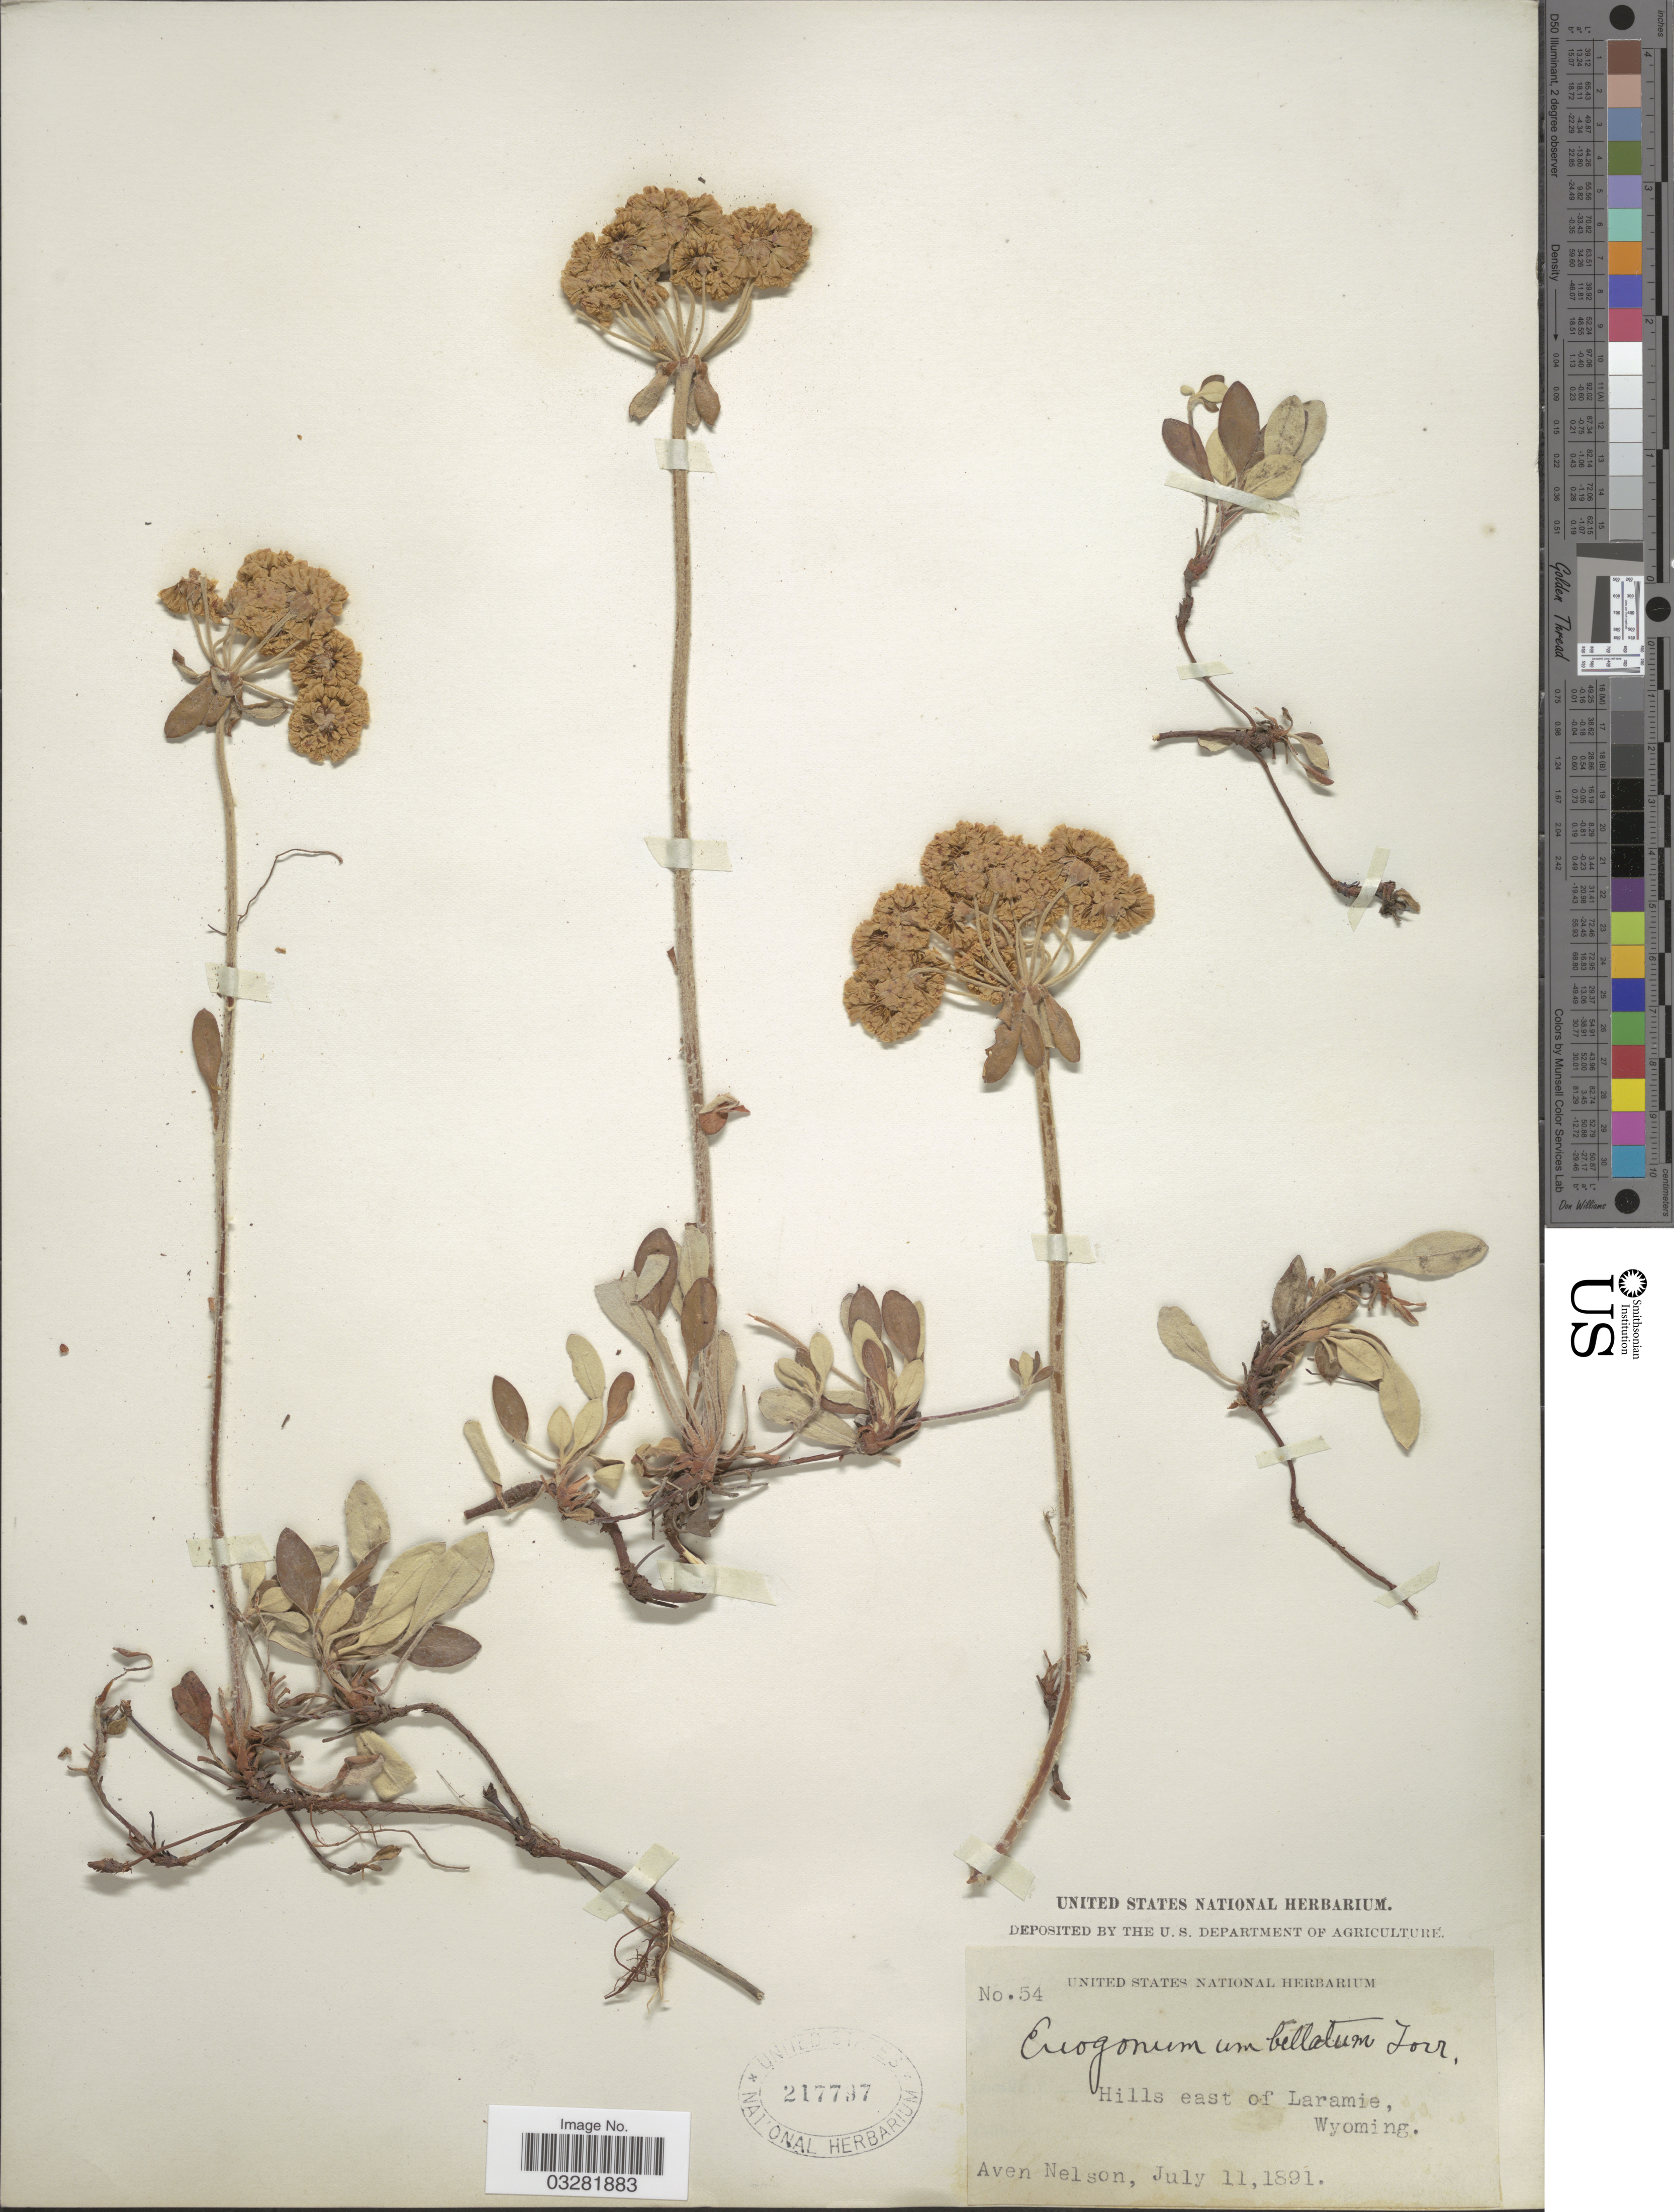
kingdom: Plantae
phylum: Tracheophyta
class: Magnoliopsida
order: Caryophyllales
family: Polygonaceae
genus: Eriogonum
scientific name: Eriogonum umbellatum var. subalpinum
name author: M.E. Jones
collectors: A. Nelson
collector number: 54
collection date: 1891-08-11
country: United States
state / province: Wyoming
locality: Hills east of Laramie.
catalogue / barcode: US 217797